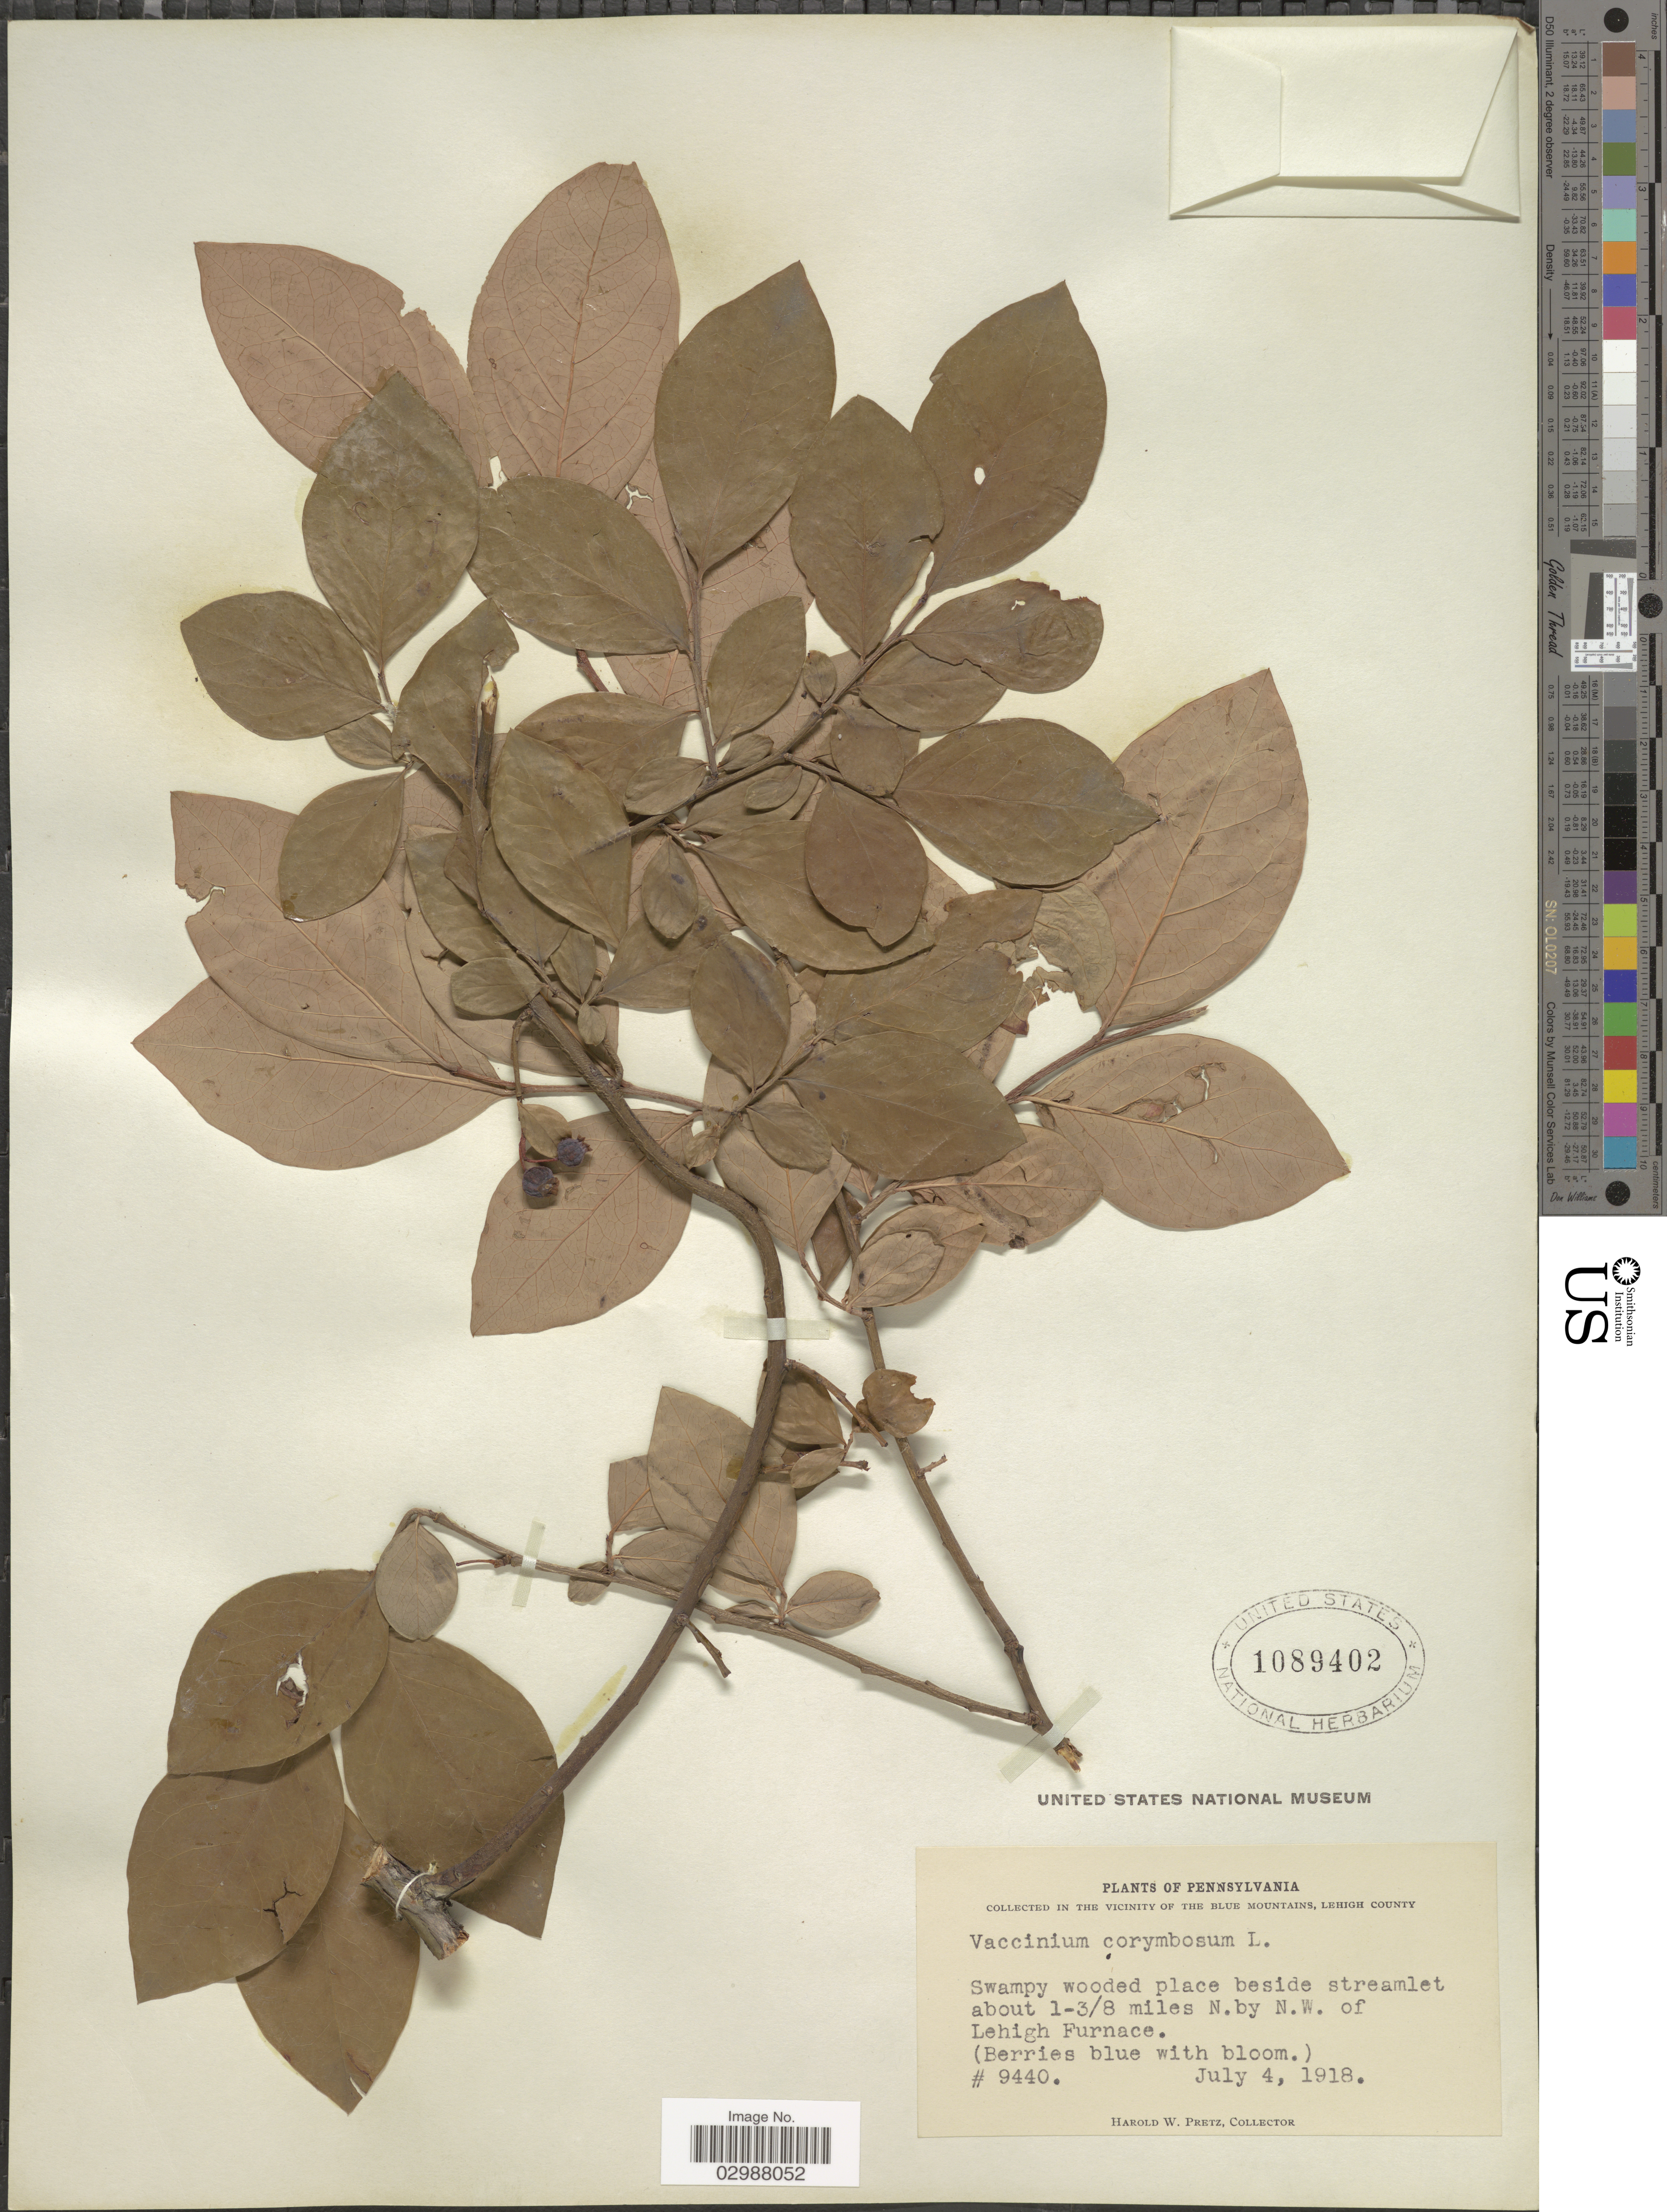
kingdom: Plantae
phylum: Tracheophyta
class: Magnoliopsida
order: Ericales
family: Ericaceae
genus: Vaccinium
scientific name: Vaccinium corymbosum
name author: L.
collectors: H. W. Pretz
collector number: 9440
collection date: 1918-07-04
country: United States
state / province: Pennsylvania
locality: In the vicinity of the Blue Mountains, Lehigh County. About 1-3/8 miles N. by N.W. of Lehigh Furnace.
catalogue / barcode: US 1089402